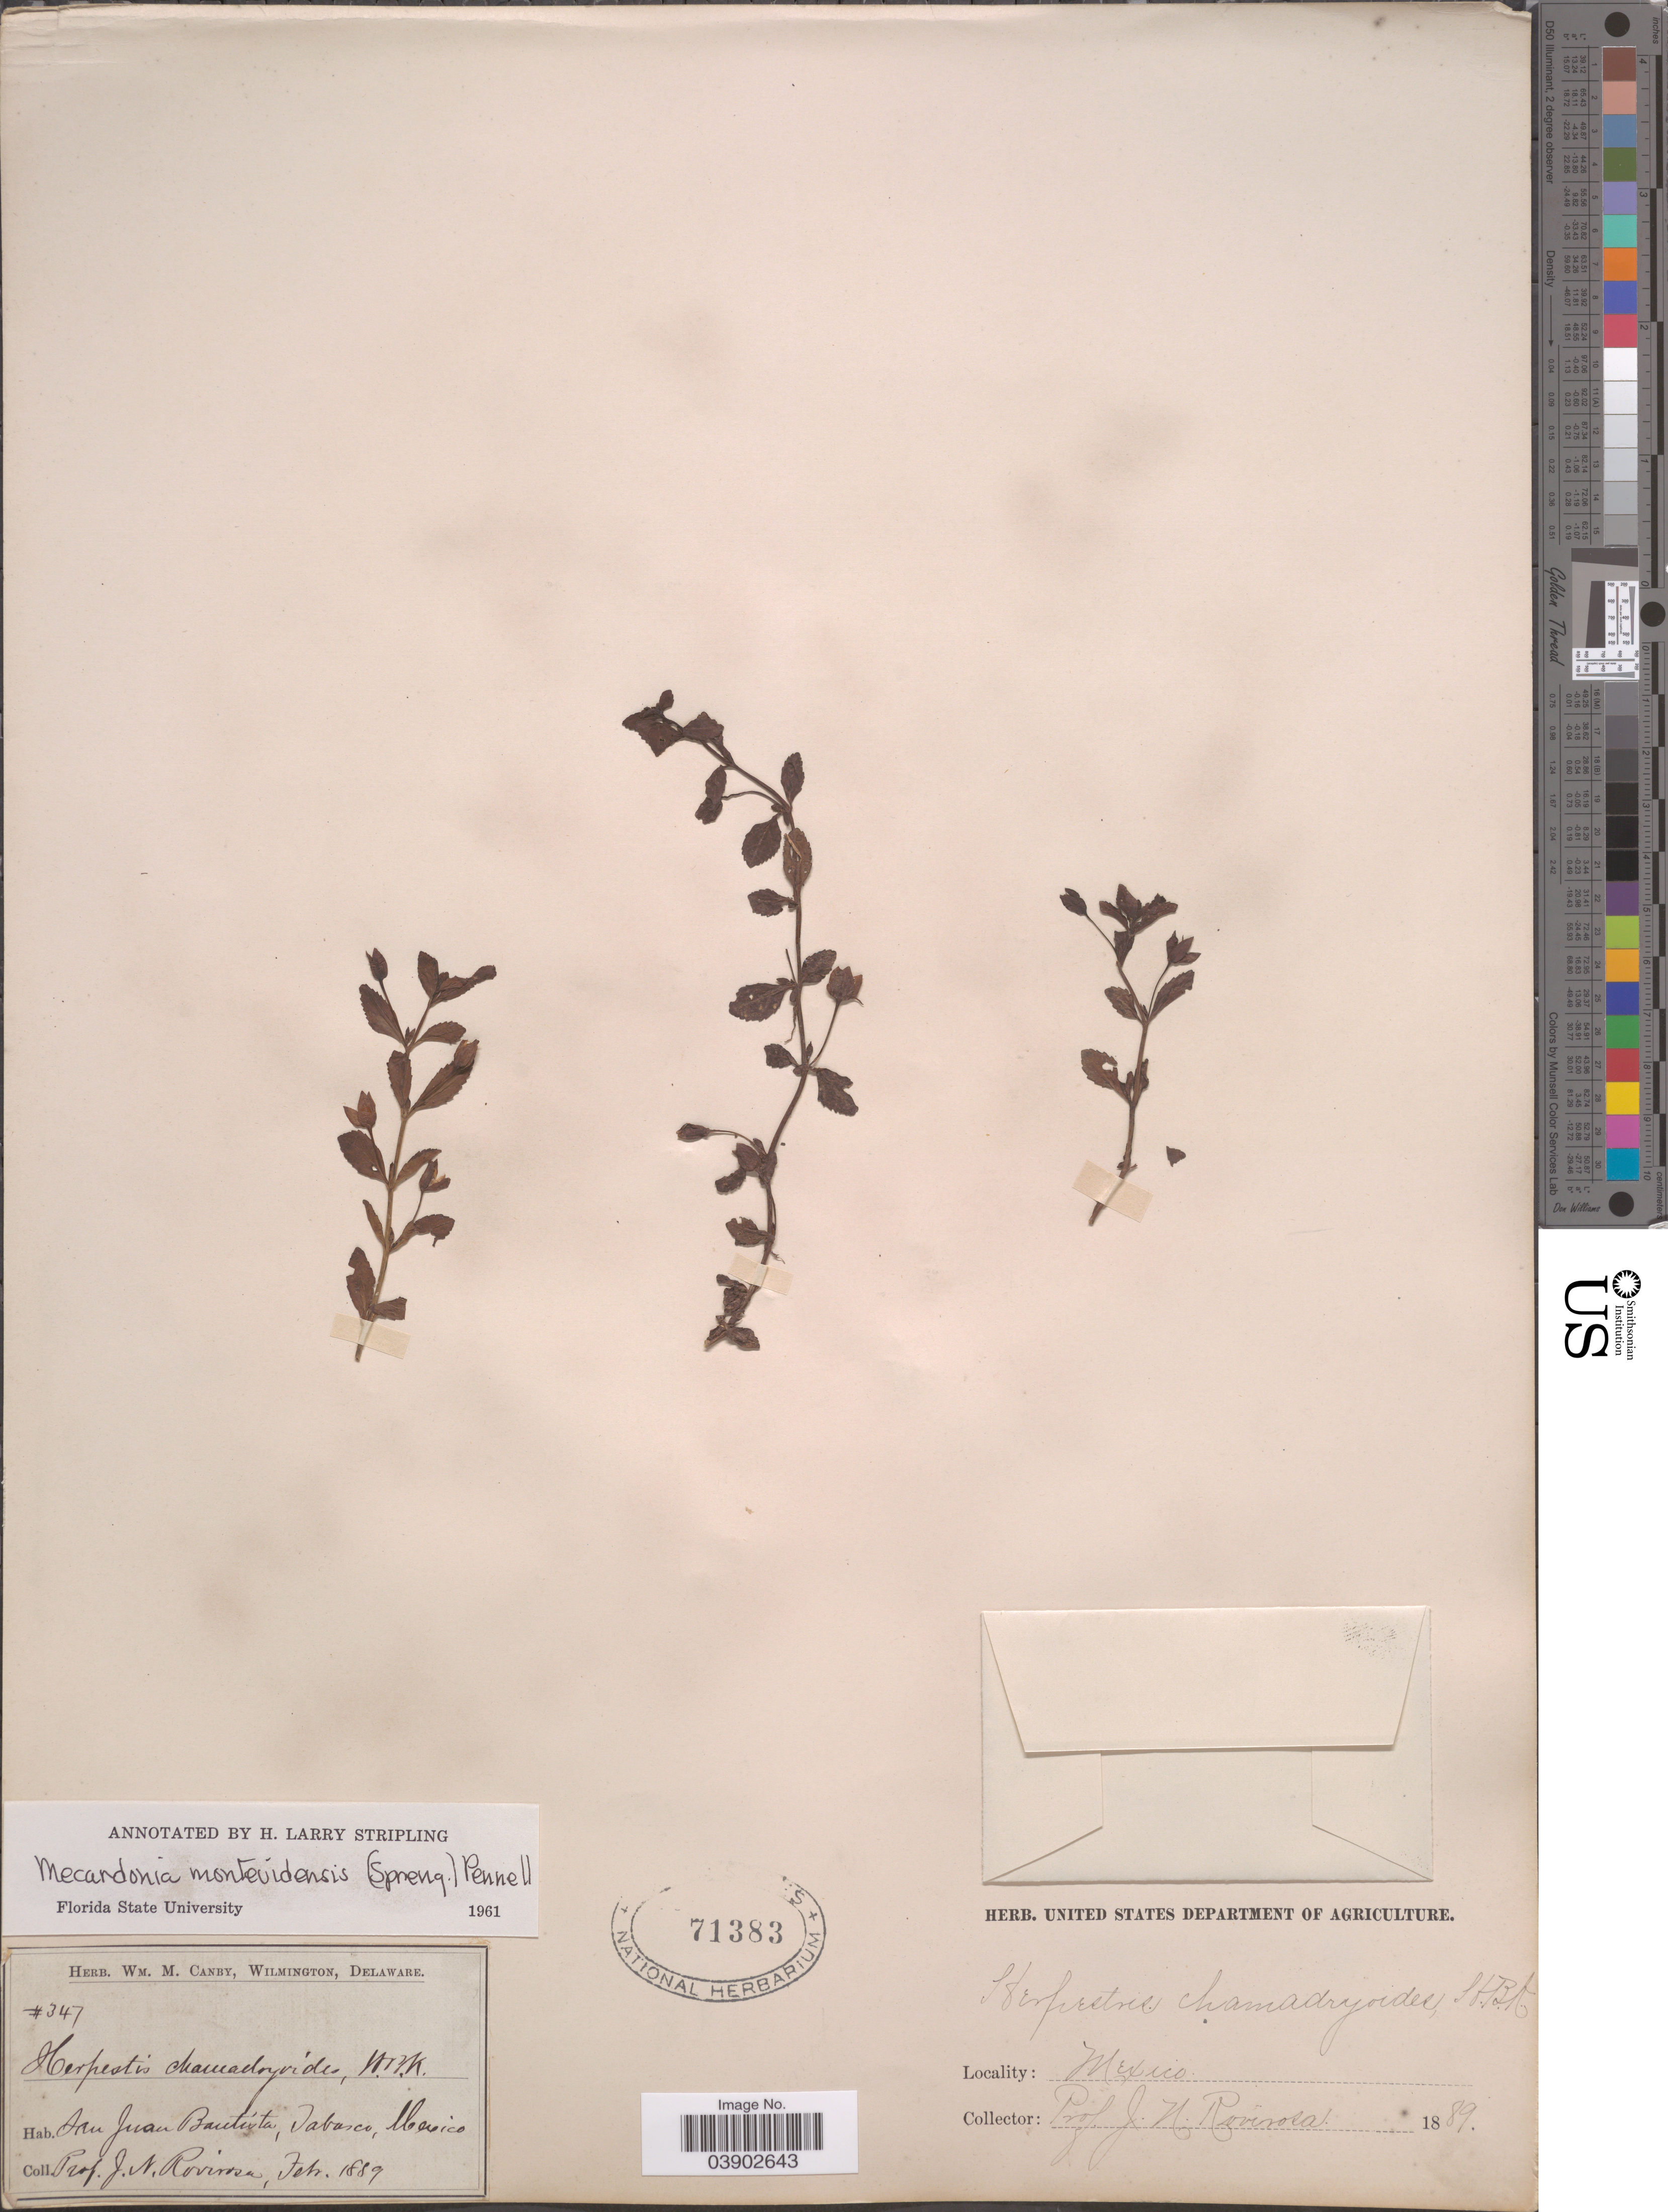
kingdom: Plantae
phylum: Tracheophyta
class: Magnoliopsida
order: Lamiales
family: Plantaginaceae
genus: Mecardonia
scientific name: Mecardonia procumbens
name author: (Mill.) Small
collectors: J. N. Rovirosa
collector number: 347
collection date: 1889-02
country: Mexico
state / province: Tabasco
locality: San Juan Bautista.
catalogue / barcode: US 71383